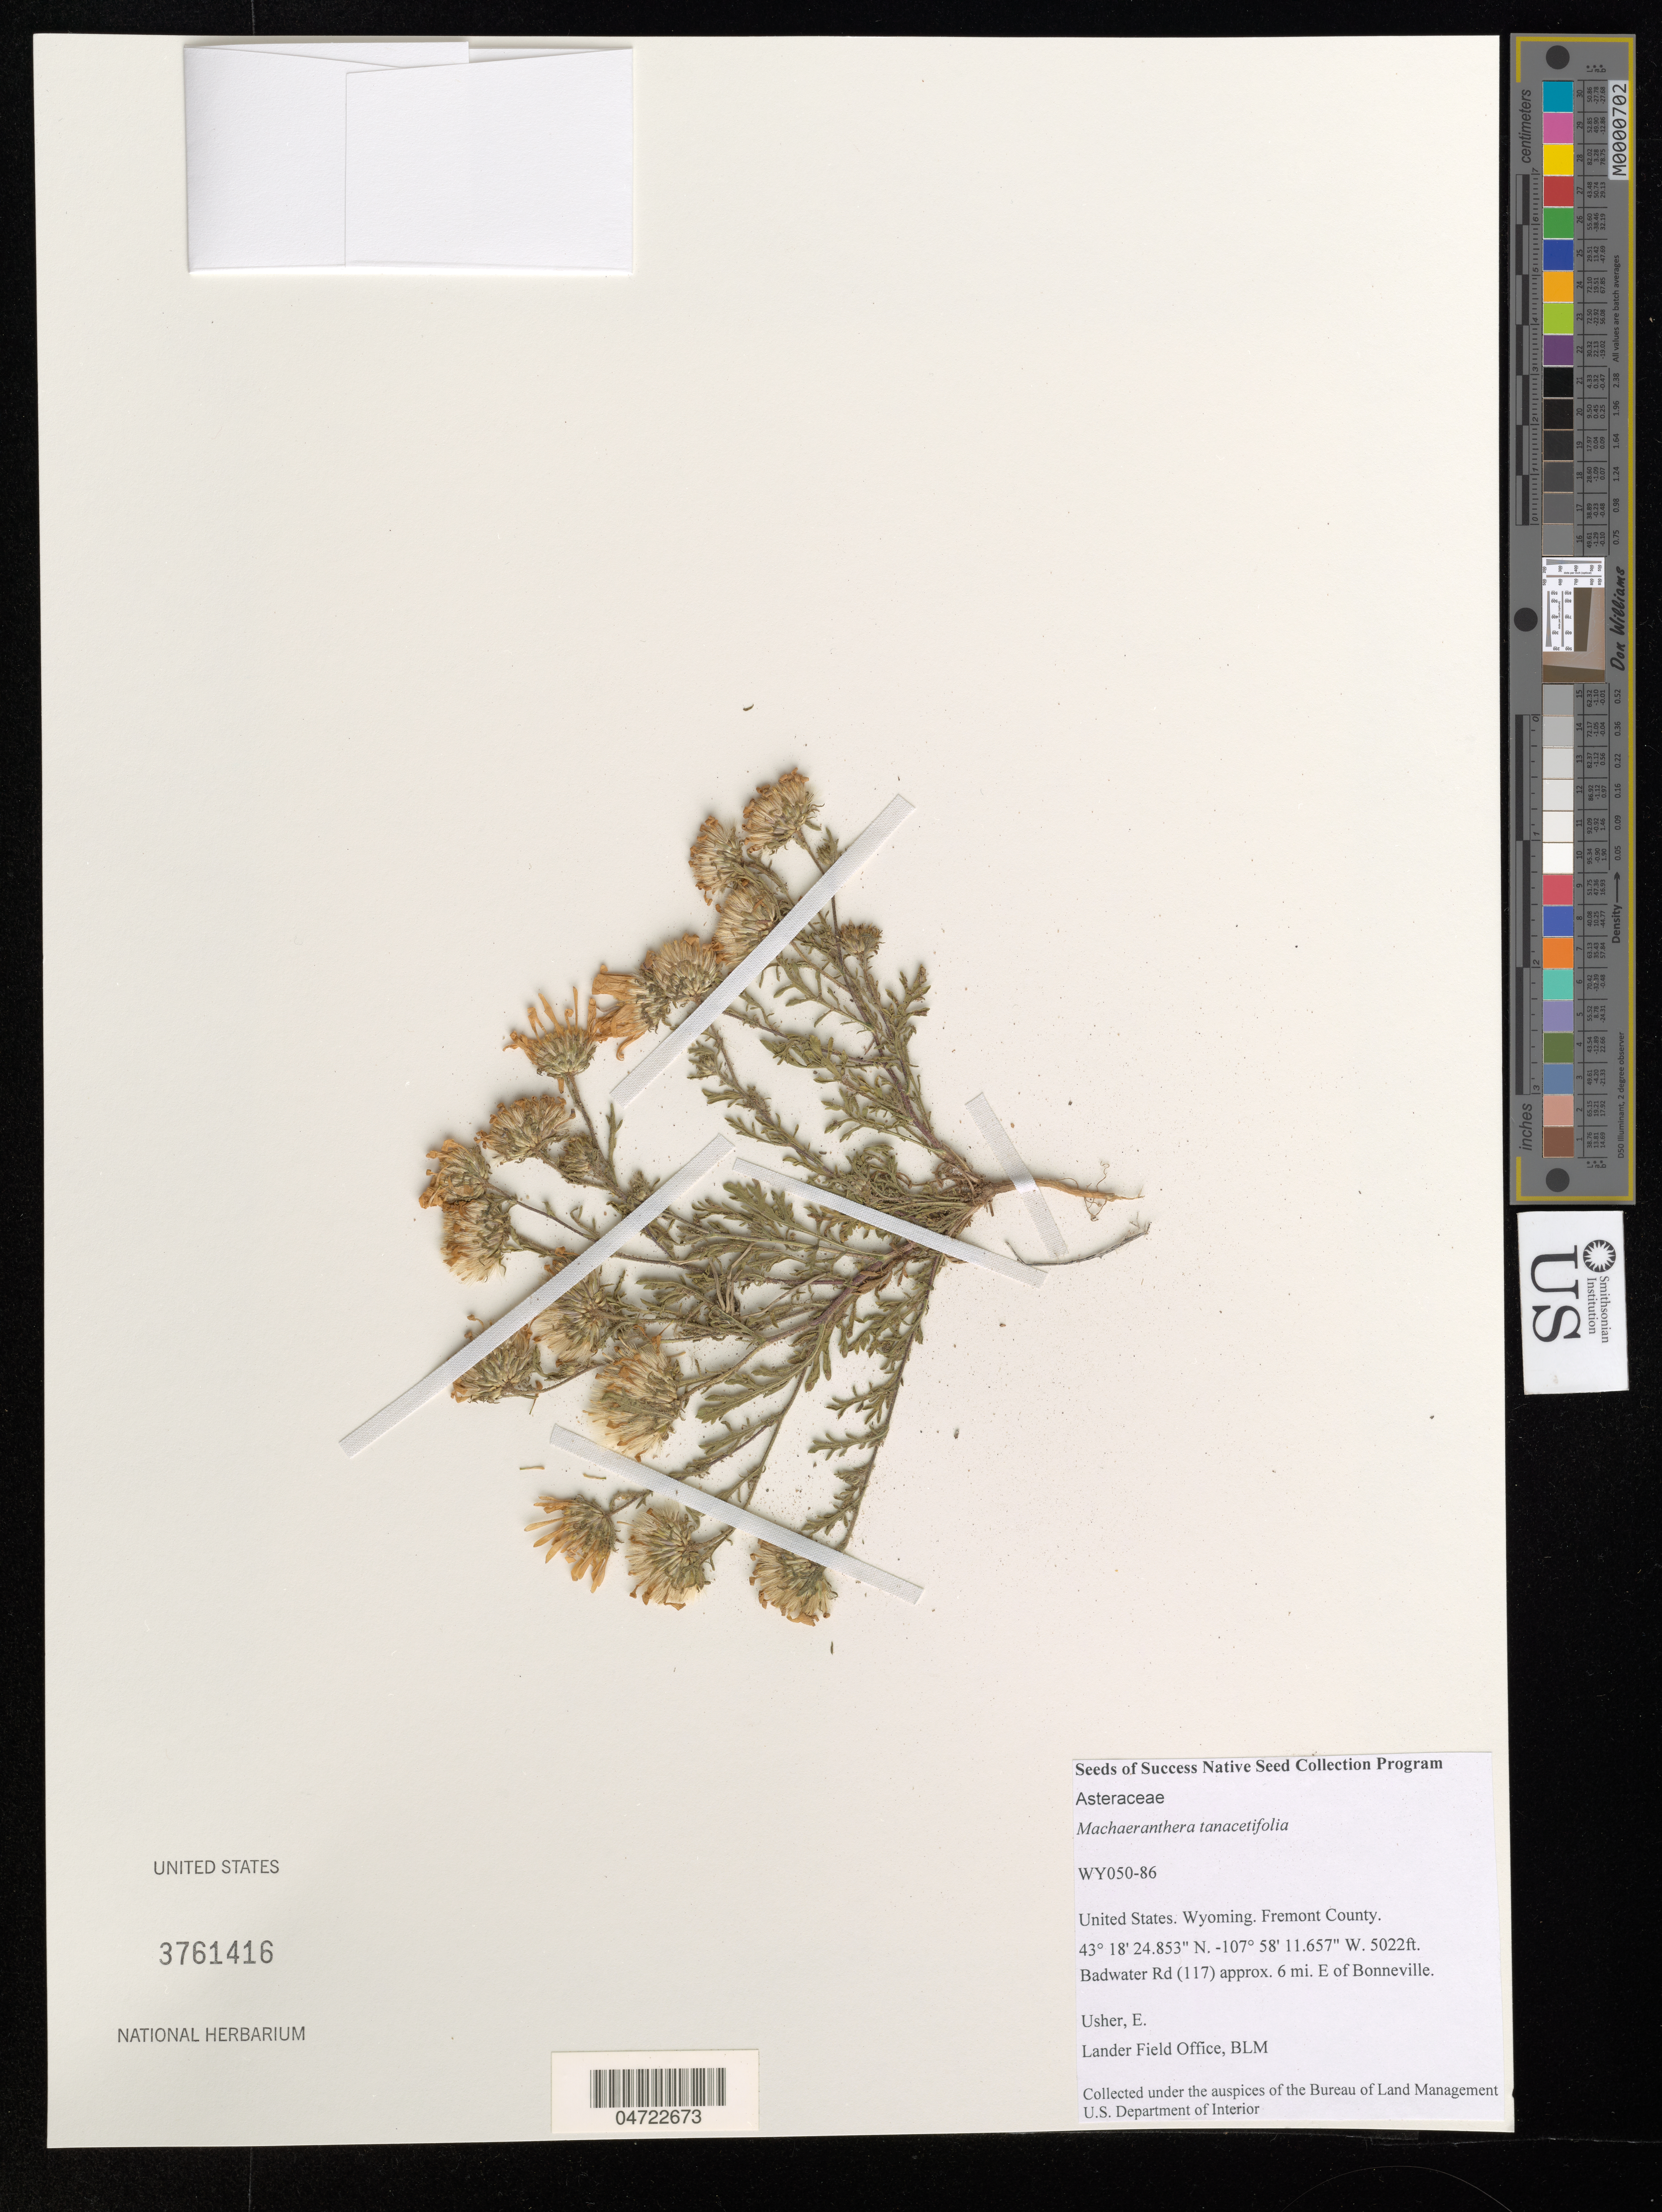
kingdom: Plantae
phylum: Tracheophyta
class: Magnoliopsida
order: Asterales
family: Asteraceae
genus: Machaeranthera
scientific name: Machaeranthera tanacetifolia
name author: (Kunth) Nees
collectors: E. Usher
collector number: WY050-86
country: United States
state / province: Wyoming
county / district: Fremont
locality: Fremont County. Badwater Rd (117) approx. 6 mi. E of Bonneville.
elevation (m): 1531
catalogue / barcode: US 3761416